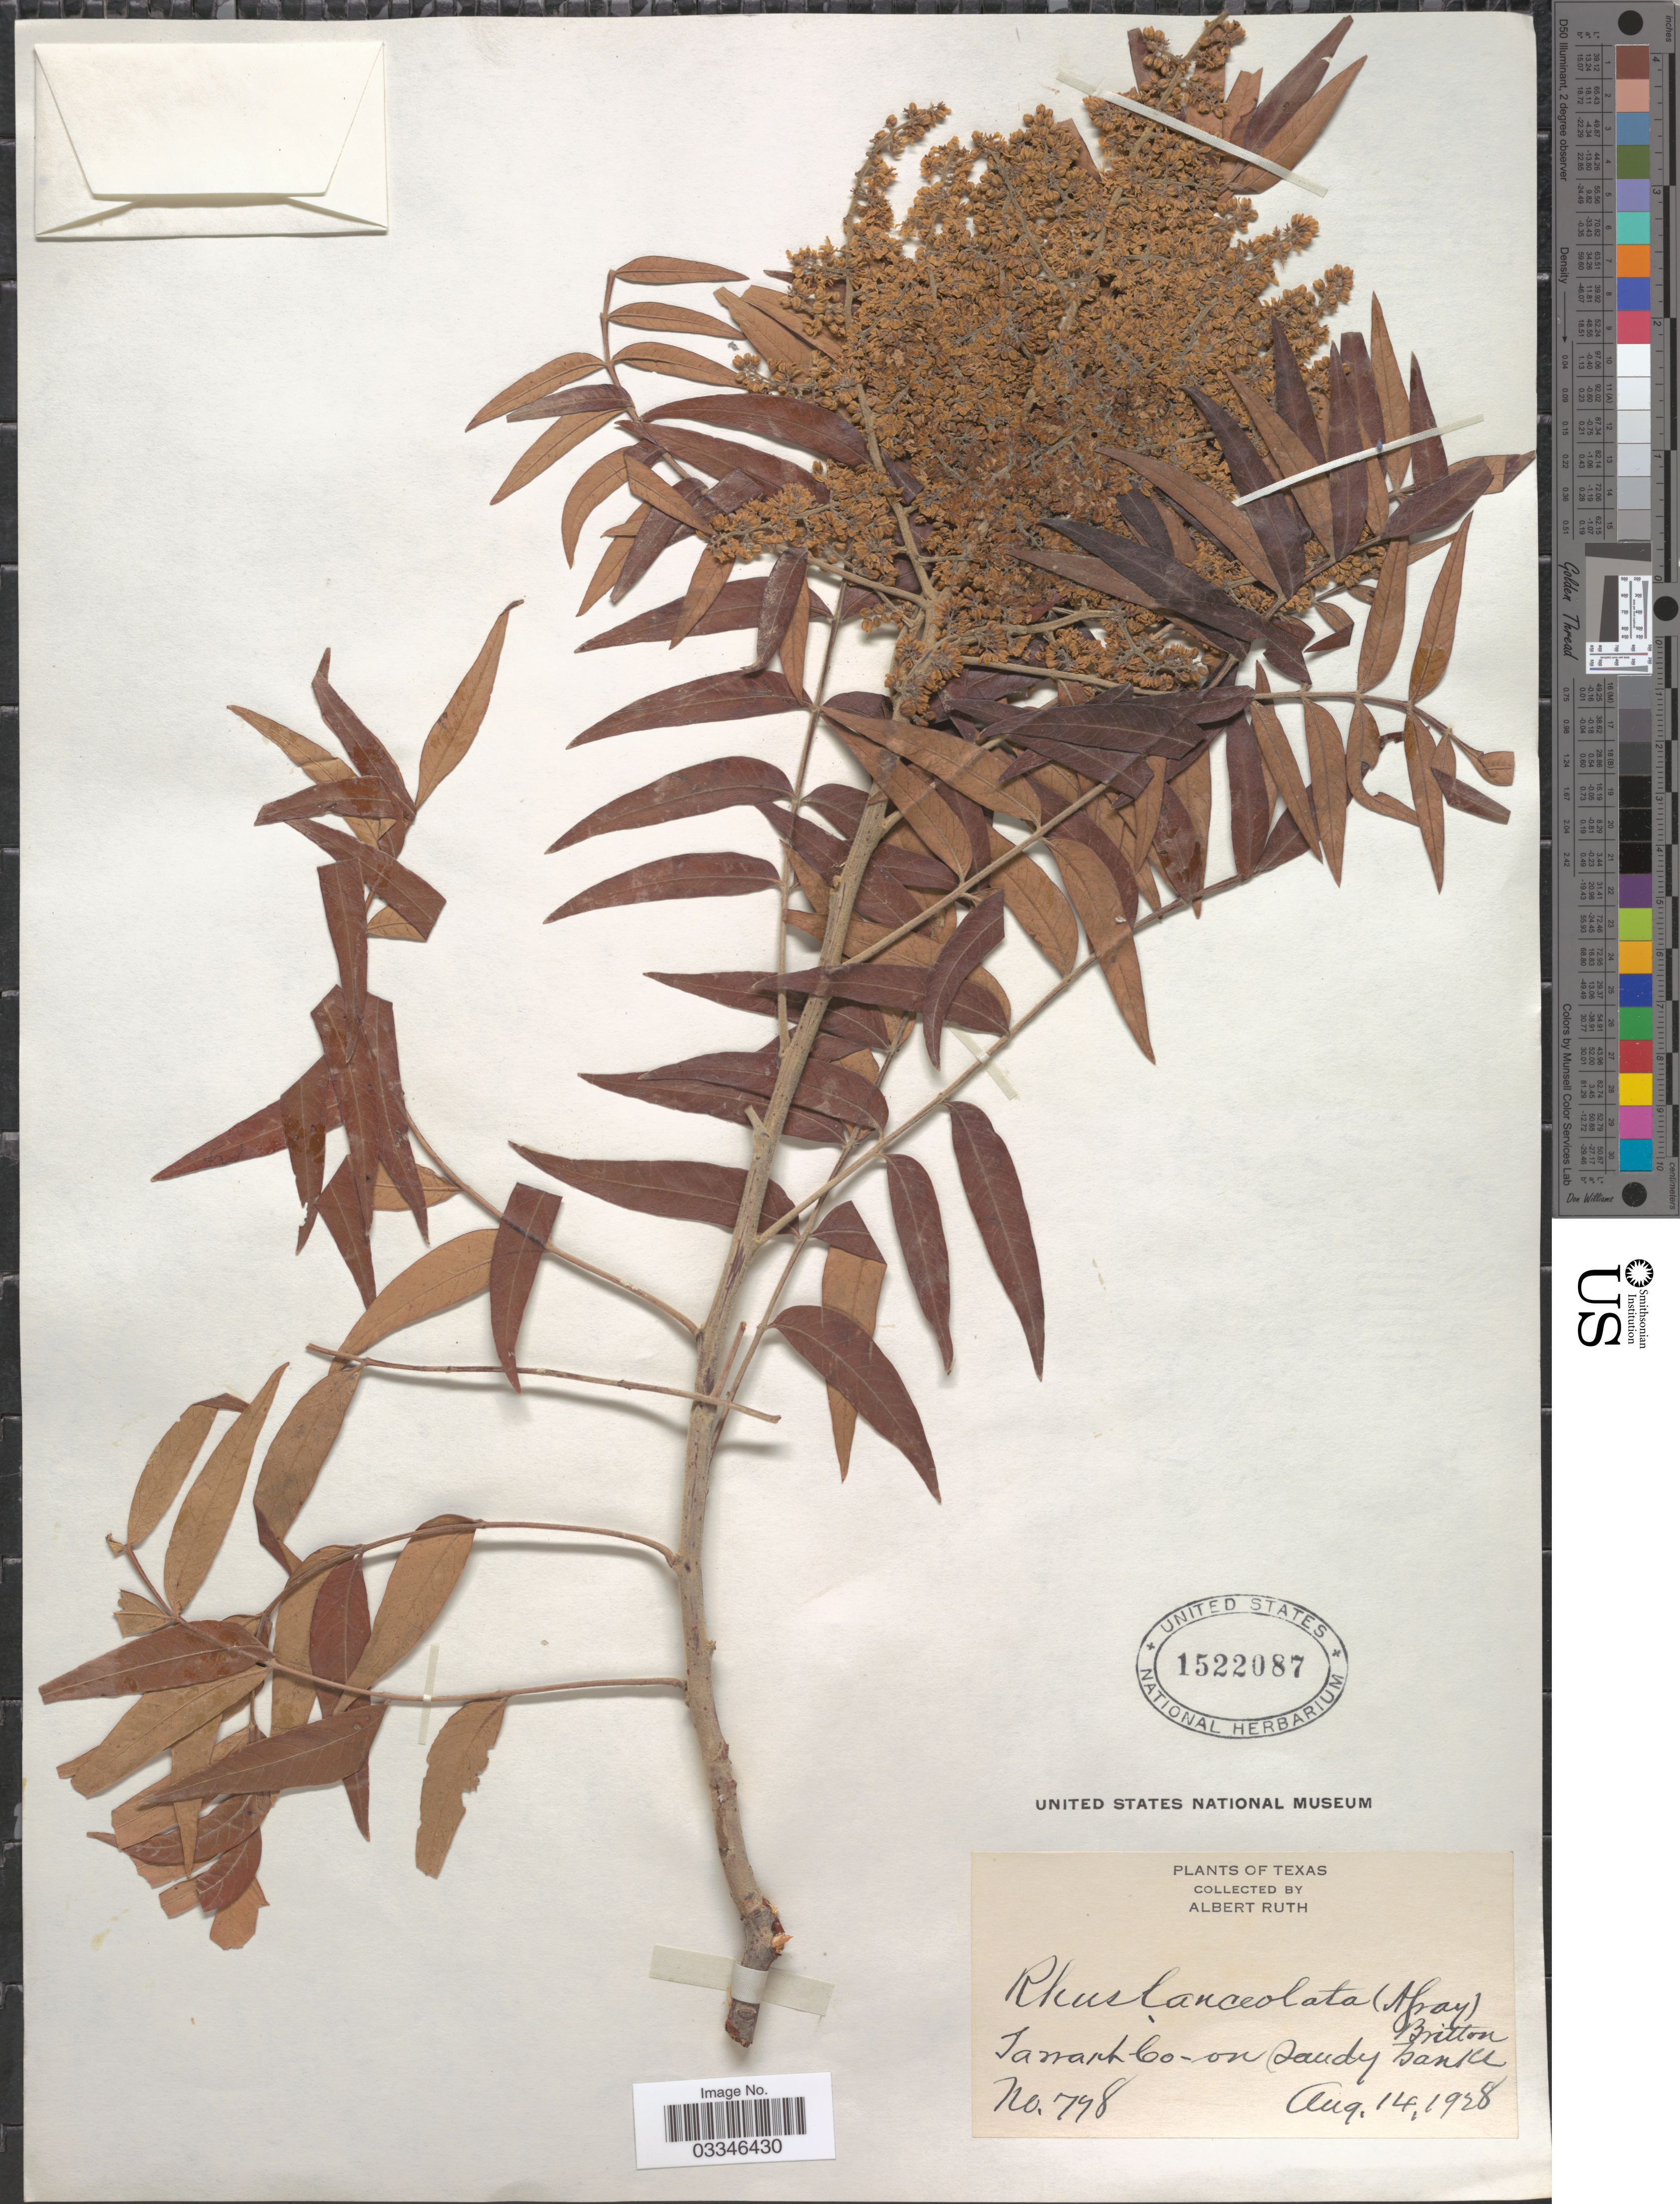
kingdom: Plantae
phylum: Tracheophyta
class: Magnoliopsida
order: Sapindales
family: Anacardiaceae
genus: Rhus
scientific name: Rhus lanceolata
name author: (A. Gray) Britton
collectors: A. Ruth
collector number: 798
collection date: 1928-08-14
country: United States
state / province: Texas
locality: Tarrant Co.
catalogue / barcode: US 1522087